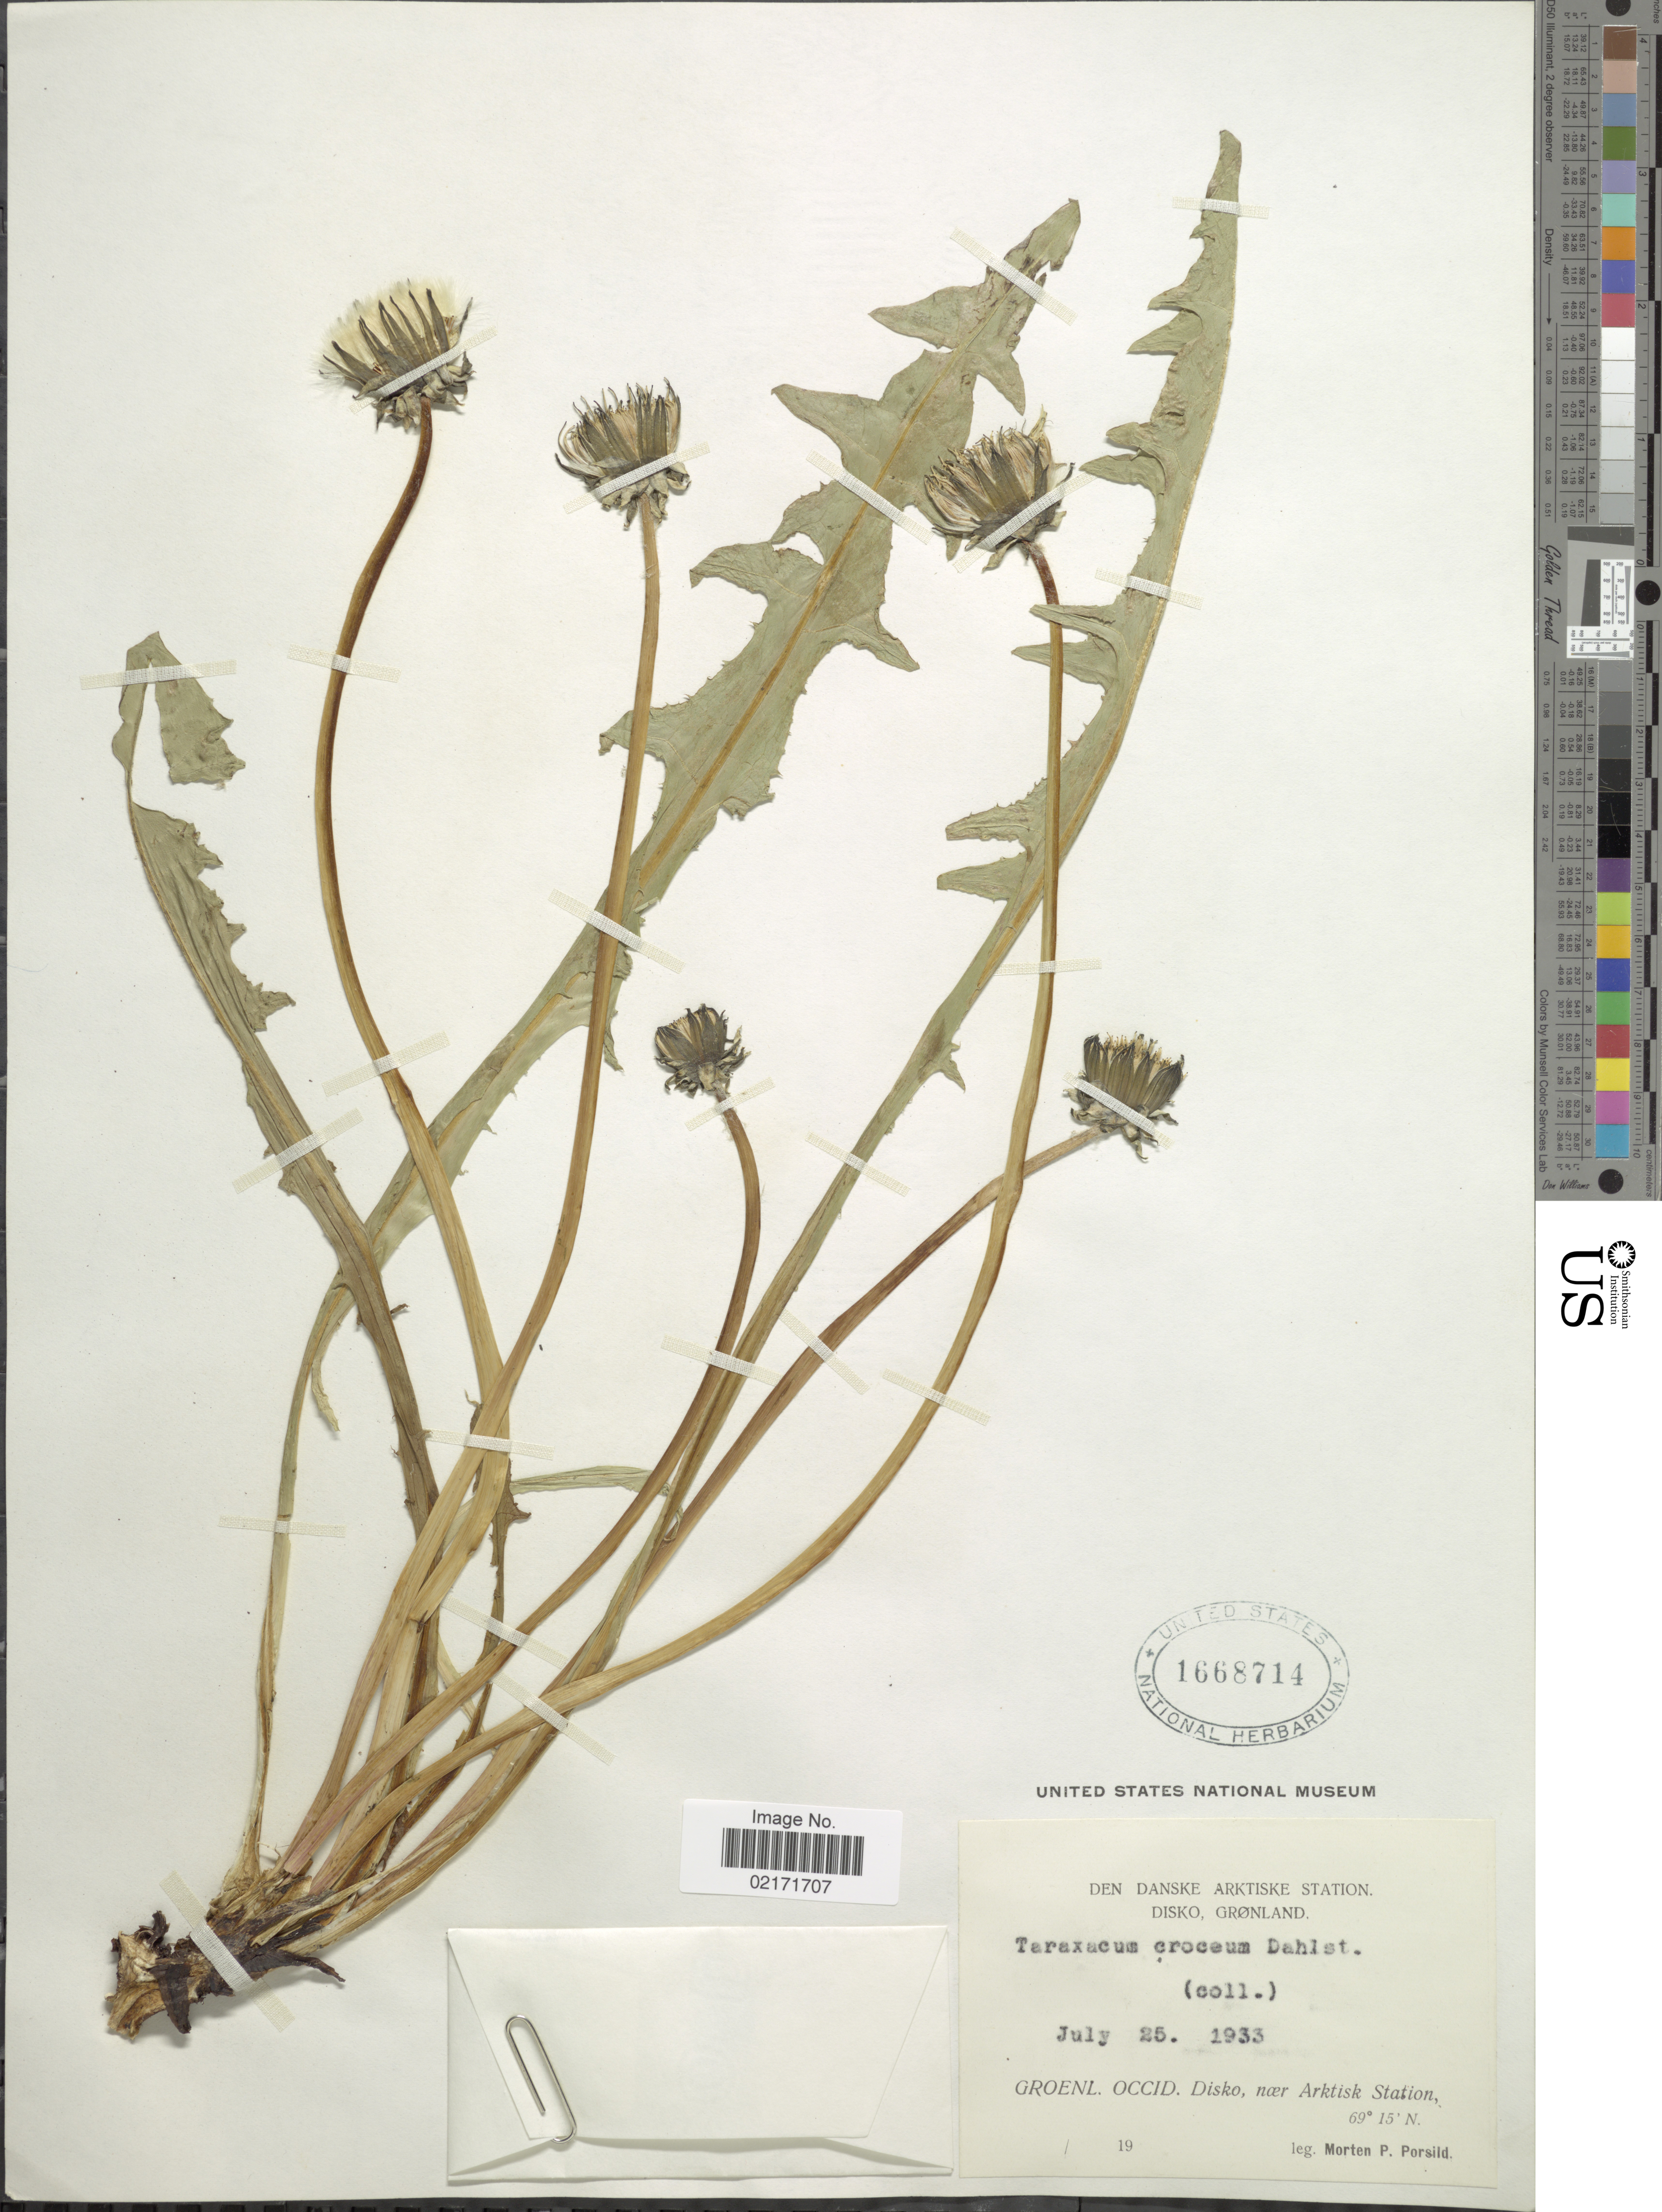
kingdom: Plantae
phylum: Tracheophyta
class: Magnoliopsida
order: Asterales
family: Asteraceae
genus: Taraxacum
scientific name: Taraxacum croceum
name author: Dahlst.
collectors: M. P. Porsild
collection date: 1933-07-25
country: Greenland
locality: Den Danske Arktiske Station. Disko, Grønland. Groenl. Occid. Disko, near Arktisk Station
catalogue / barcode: US 1668714